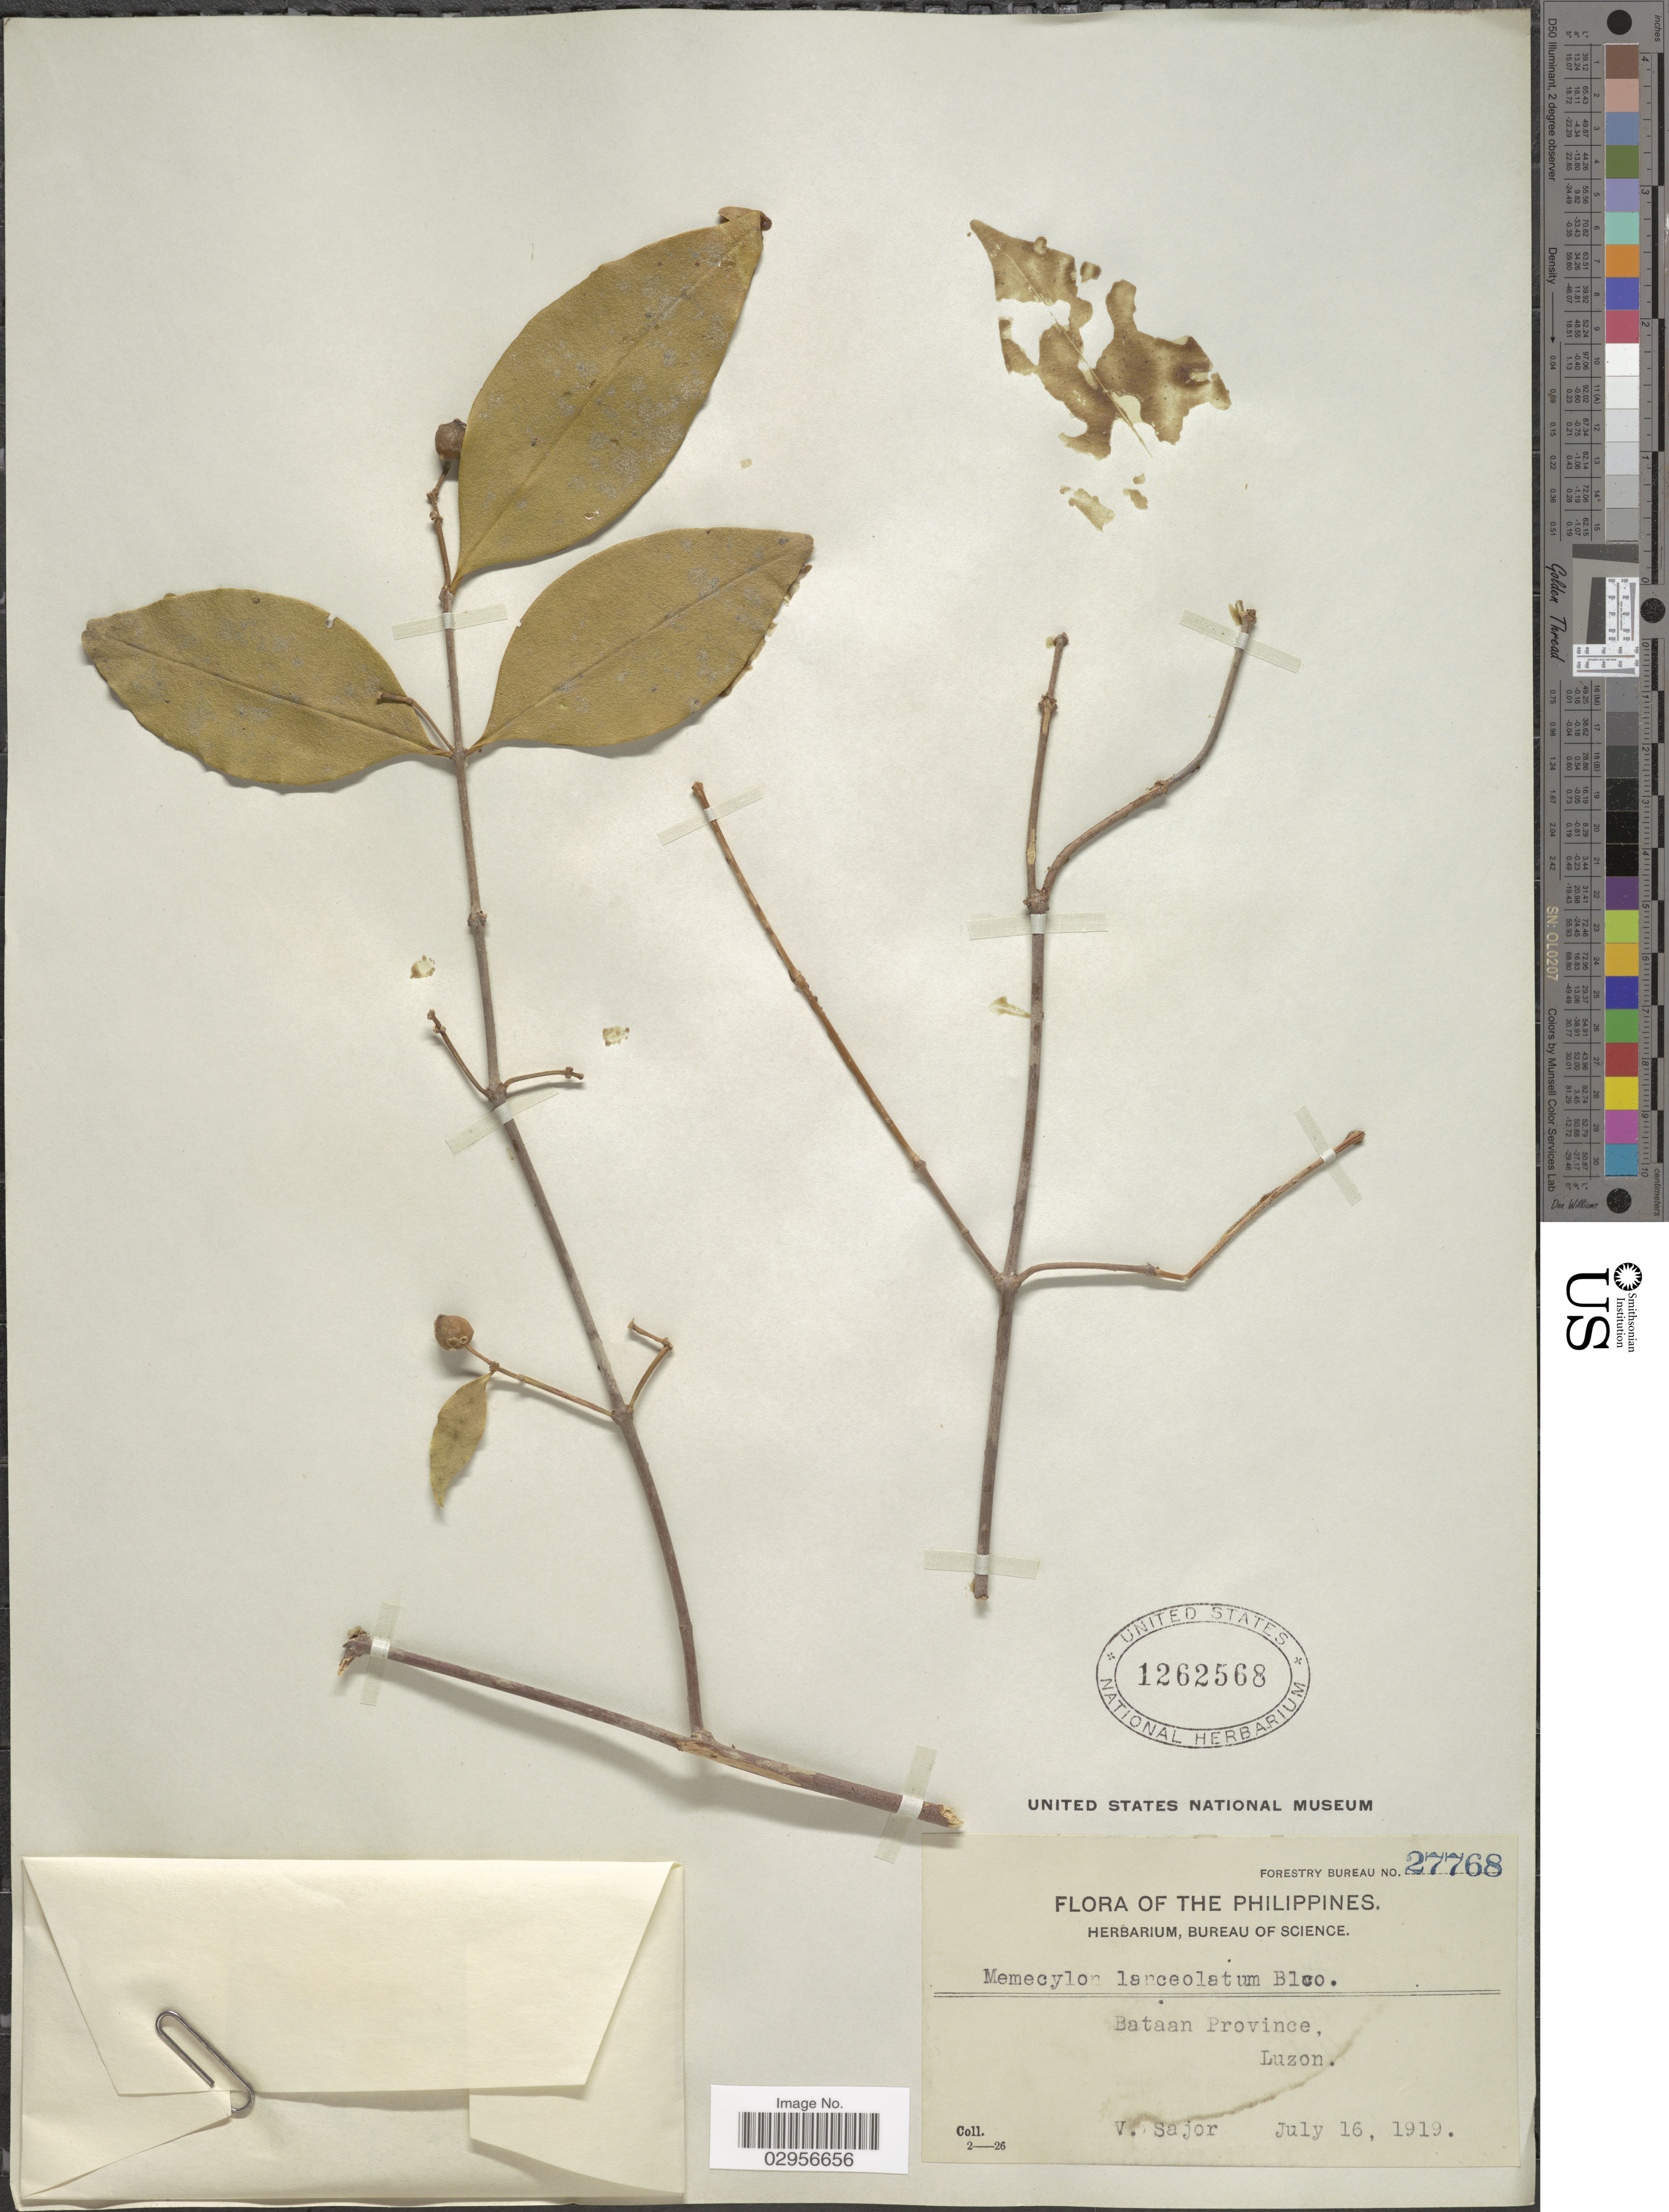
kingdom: Plantae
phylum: Tracheophyta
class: Magnoliopsida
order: Myrtales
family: Melastomataceae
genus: Memecylon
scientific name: Memecylon lanceolatum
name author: Blanco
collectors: V. Sajor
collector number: Forestry Bureau 27768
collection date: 1919-07-16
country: Philippines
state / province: Central Luzon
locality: Bataan Province, Luzon.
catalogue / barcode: US 1262568